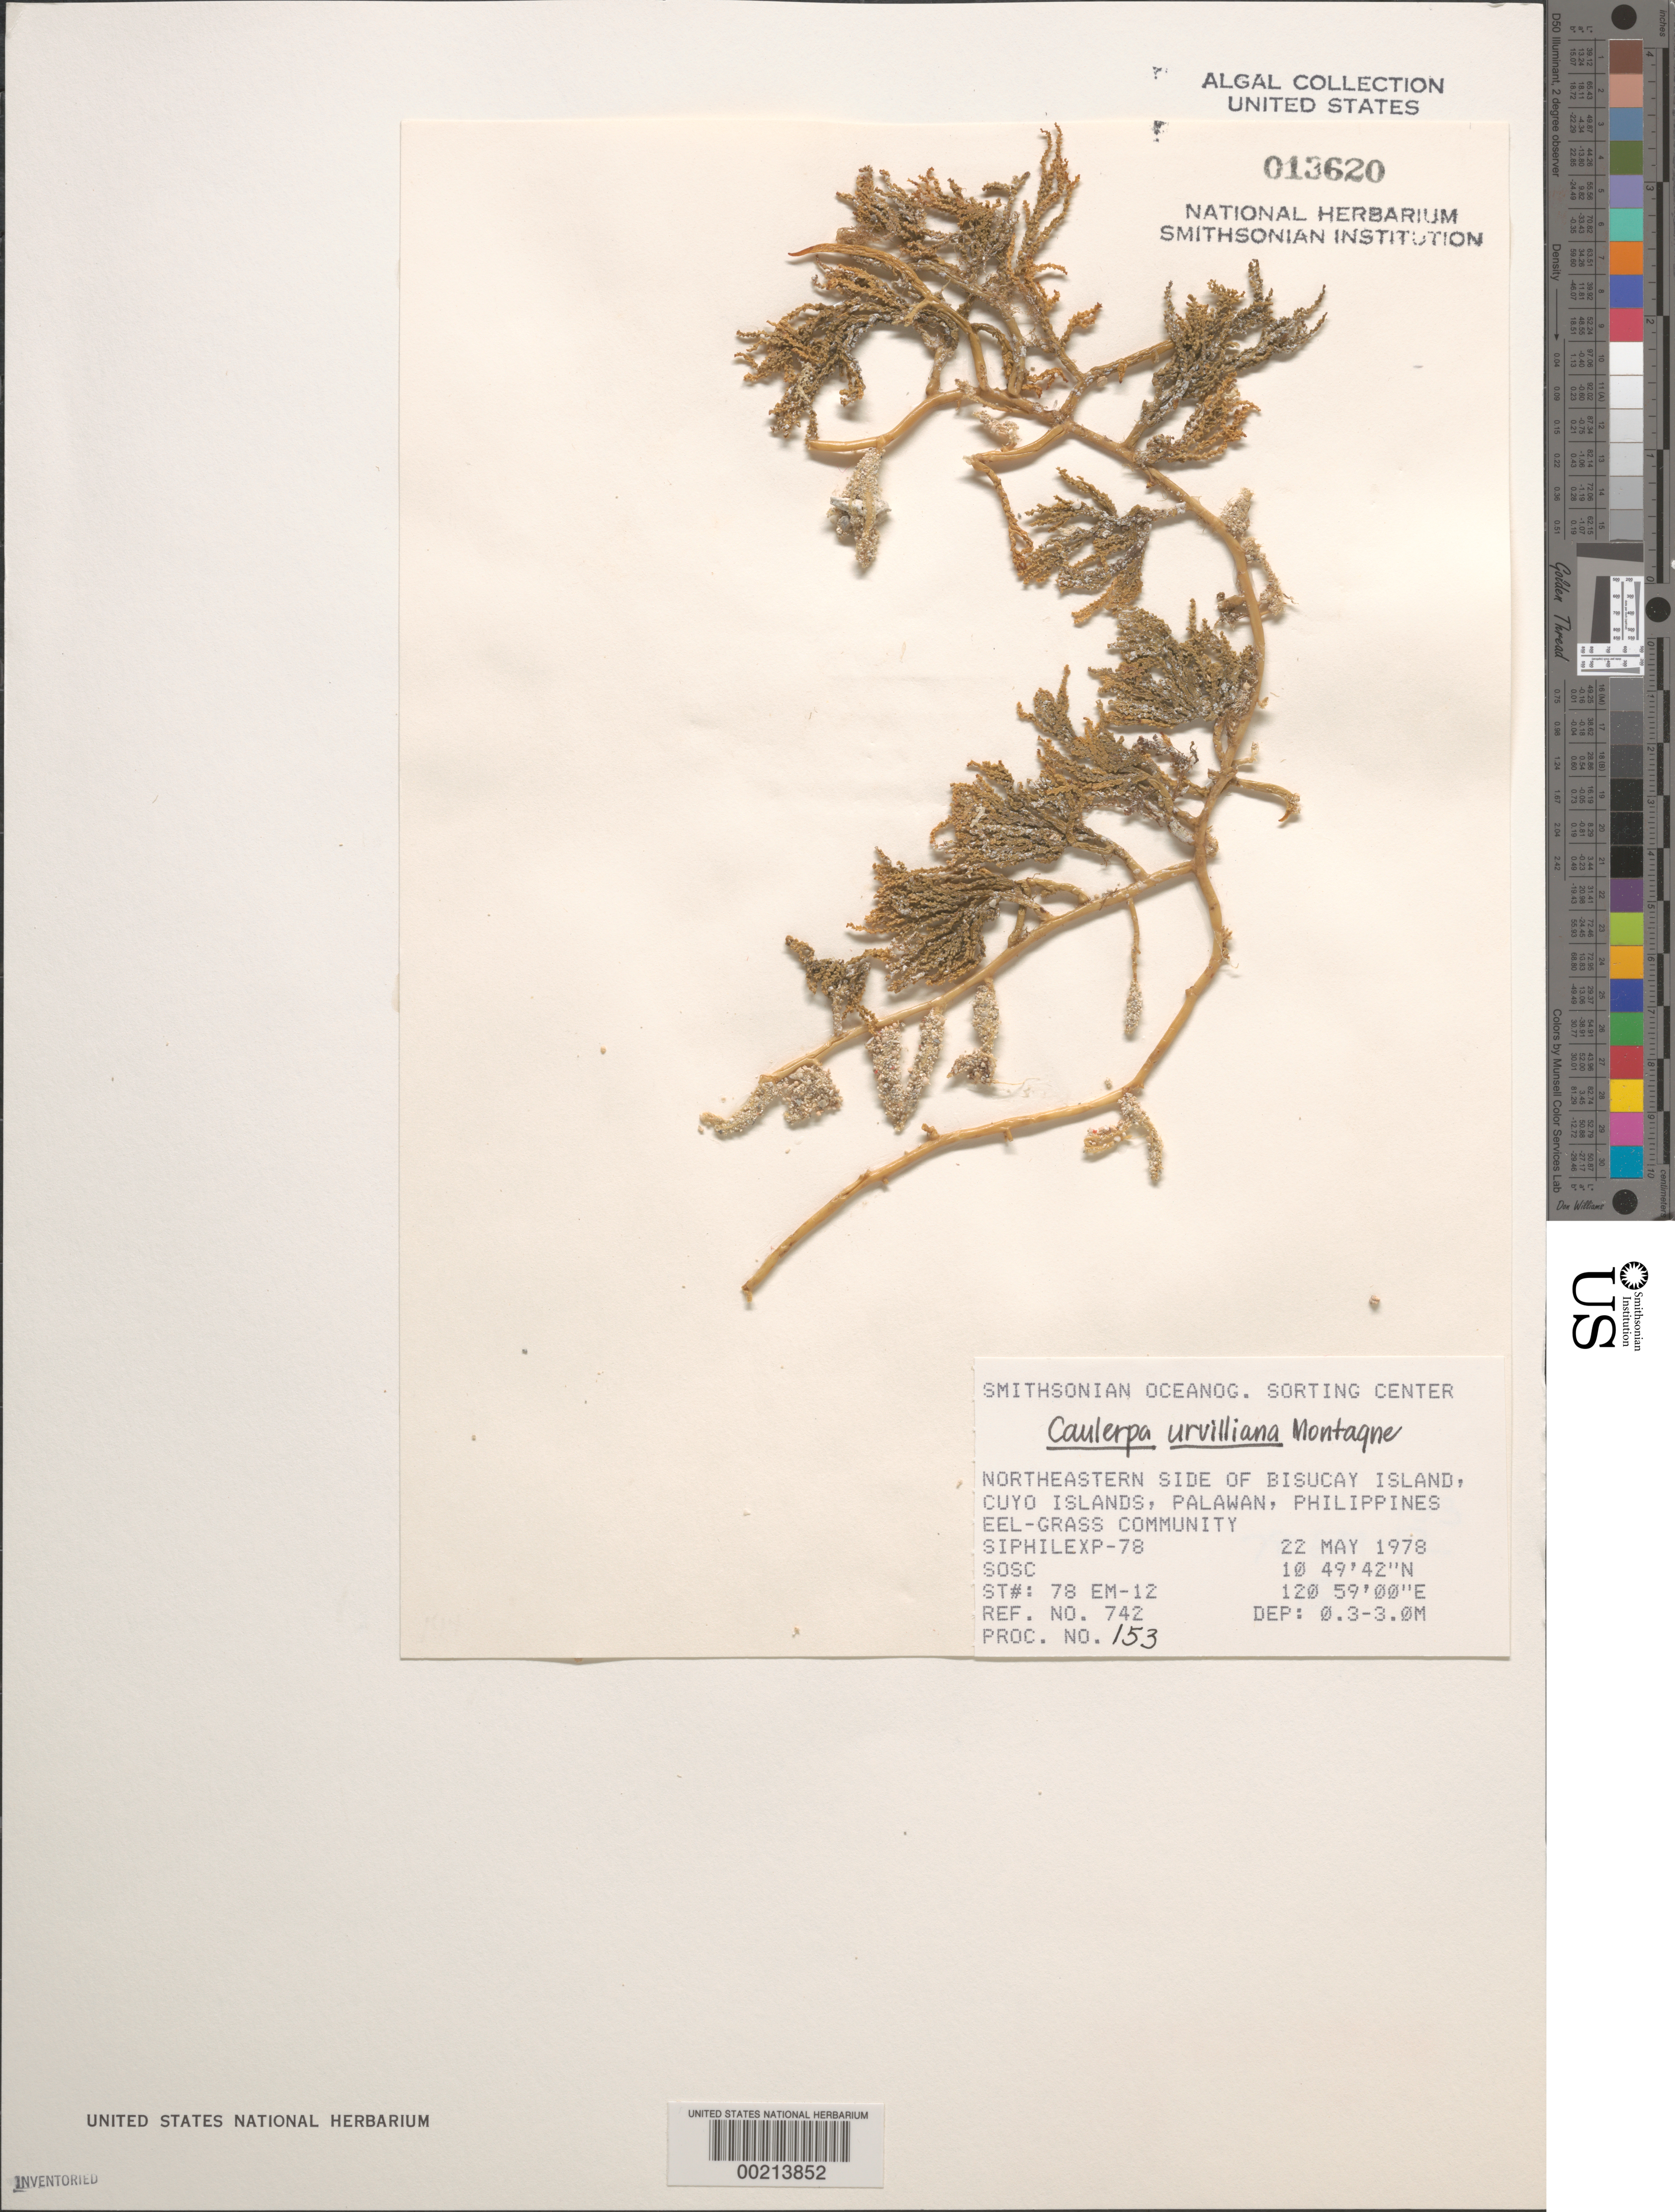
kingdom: Plantae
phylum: Chlorophyta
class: Ulvophyceae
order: Bryopsidales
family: Caulerpaceae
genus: Caulerpa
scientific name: Caulerpa urvilleana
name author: Mont.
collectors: SOSC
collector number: Station 78 Em-12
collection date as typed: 22 May 1978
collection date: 1978-05-22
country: Philippines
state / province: Mimaropa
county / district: Palawan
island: Bisucay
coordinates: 10 49' 42" N, 120 59' 00" E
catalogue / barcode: US 13620